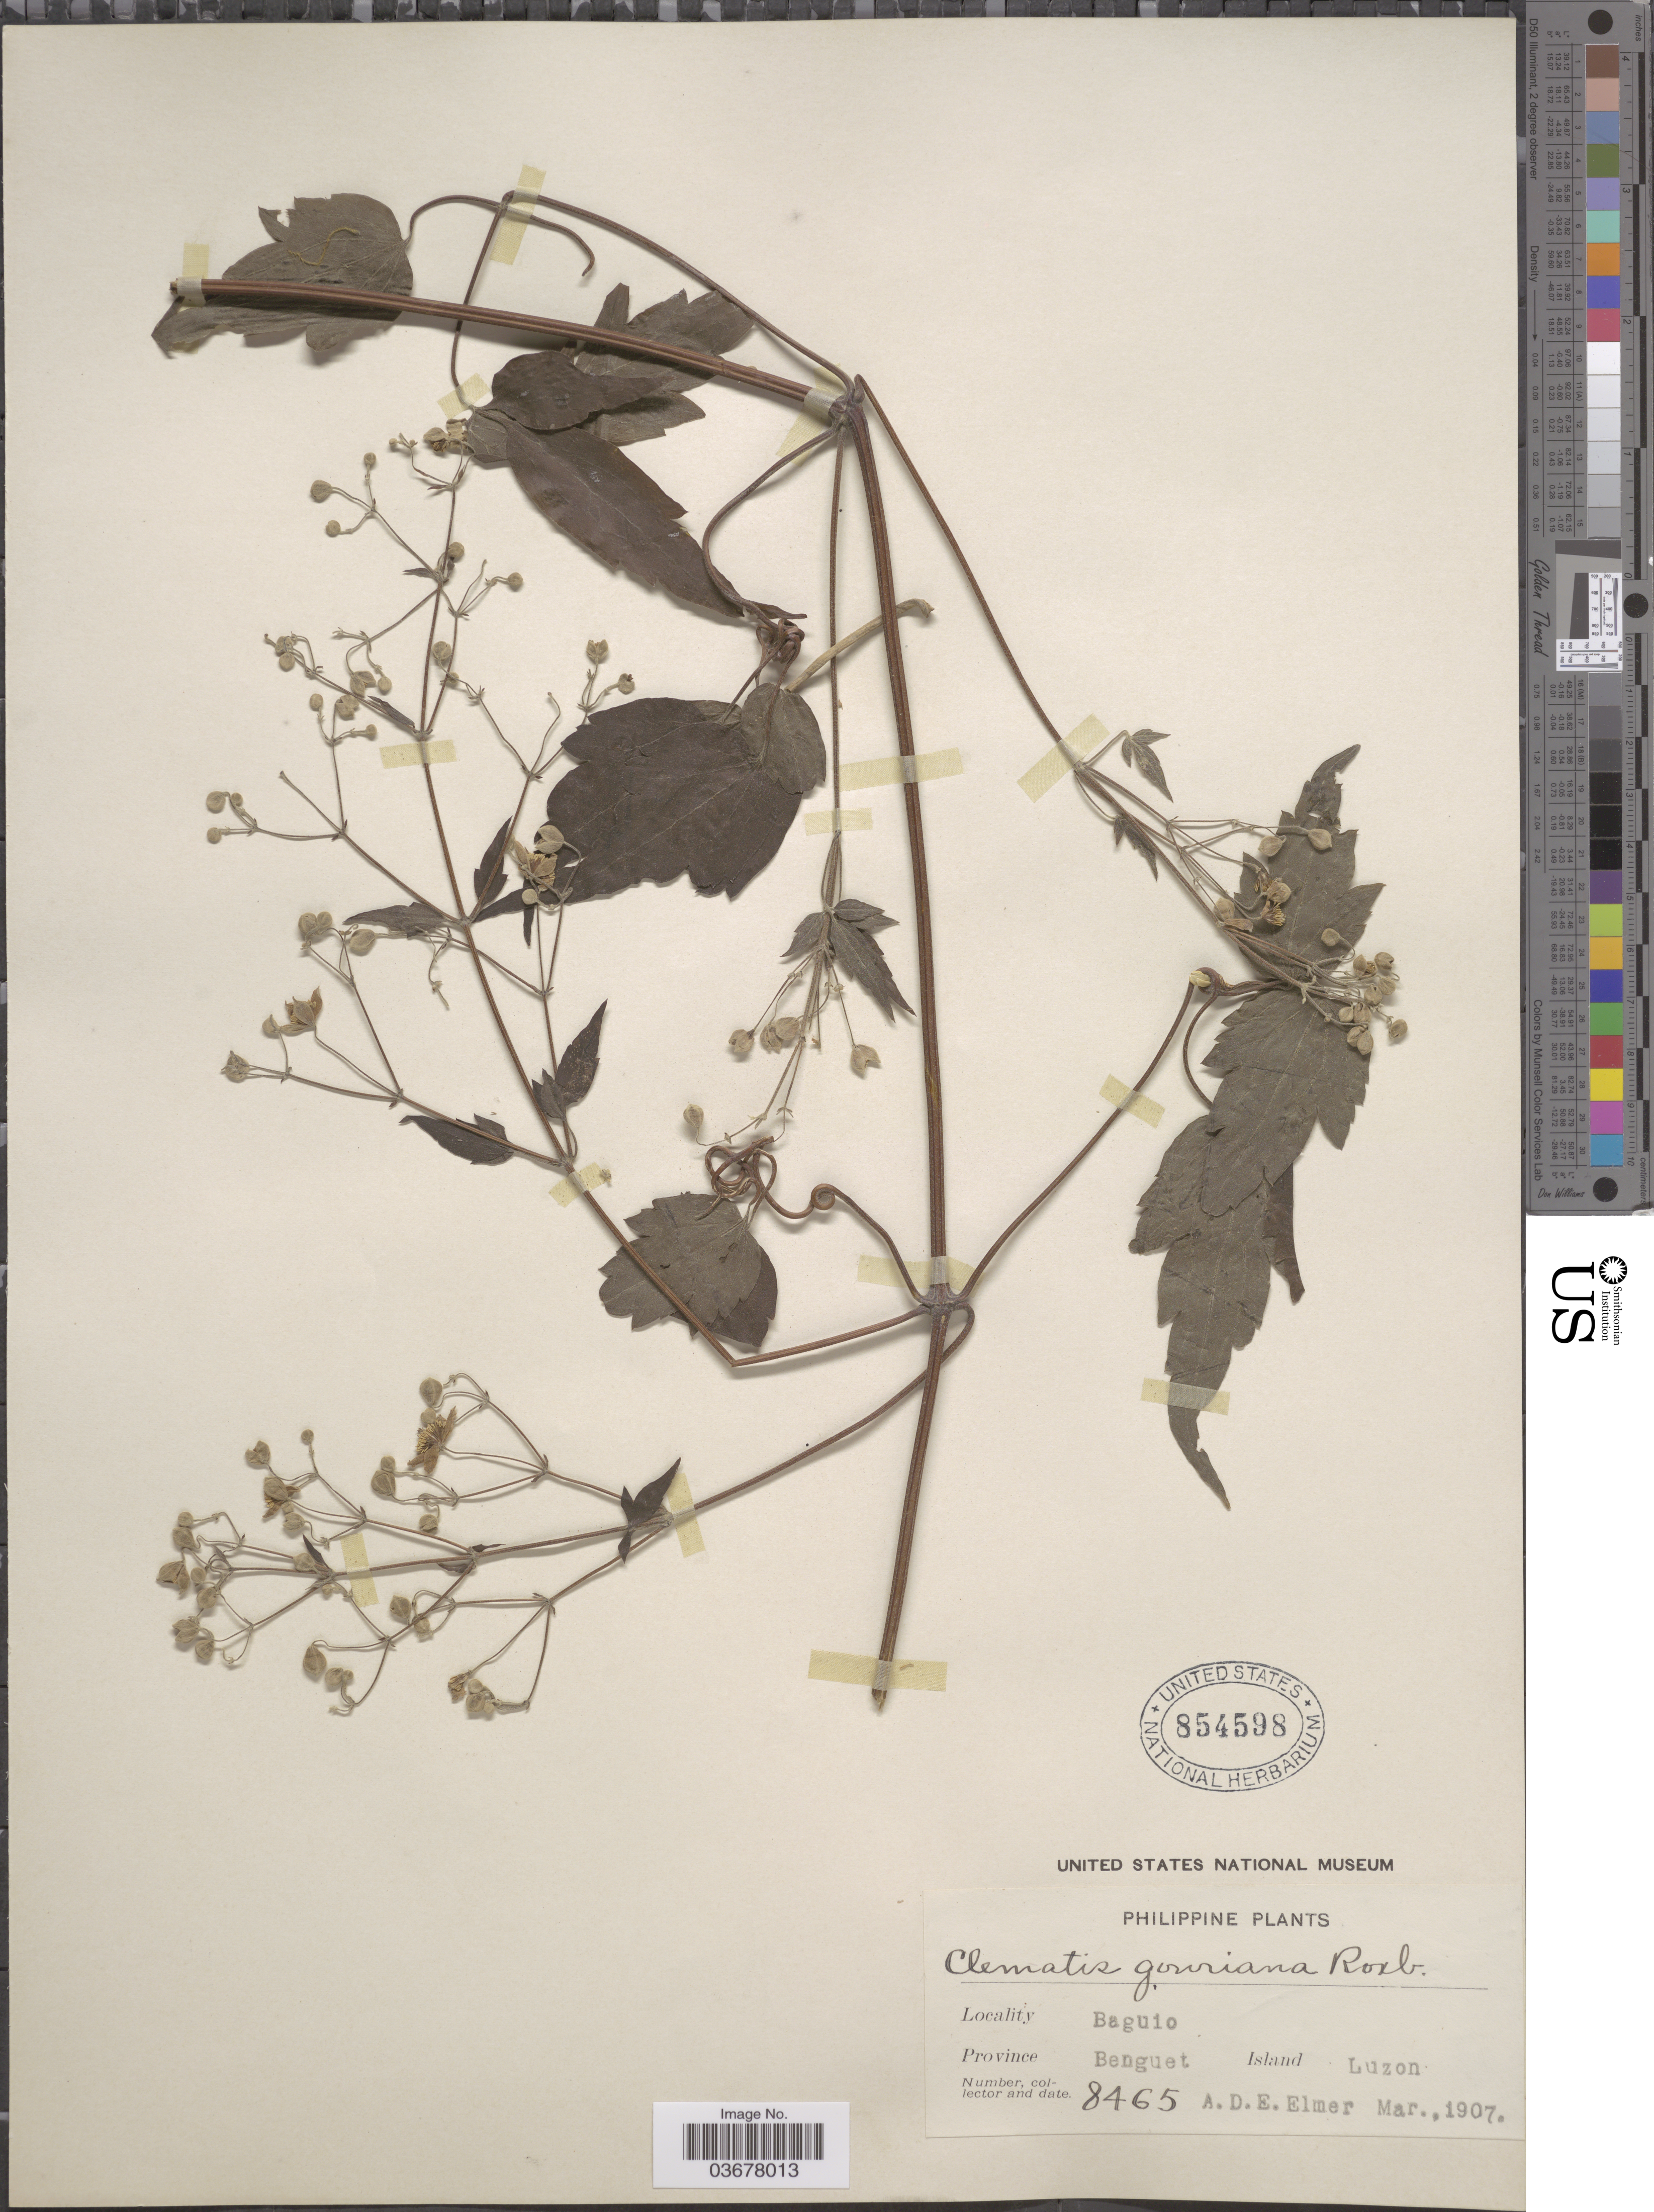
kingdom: Plantae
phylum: Tracheophyta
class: Magnoliopsida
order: Ranunculales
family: Ranunculaceae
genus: Clematis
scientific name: Clematis gouriana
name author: Roxb. ex DC.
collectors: A. D. E. Elmer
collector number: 8465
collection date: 1907-03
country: Philippines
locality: Baguio. Province Benguet. Island Luzon.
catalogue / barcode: US 854598